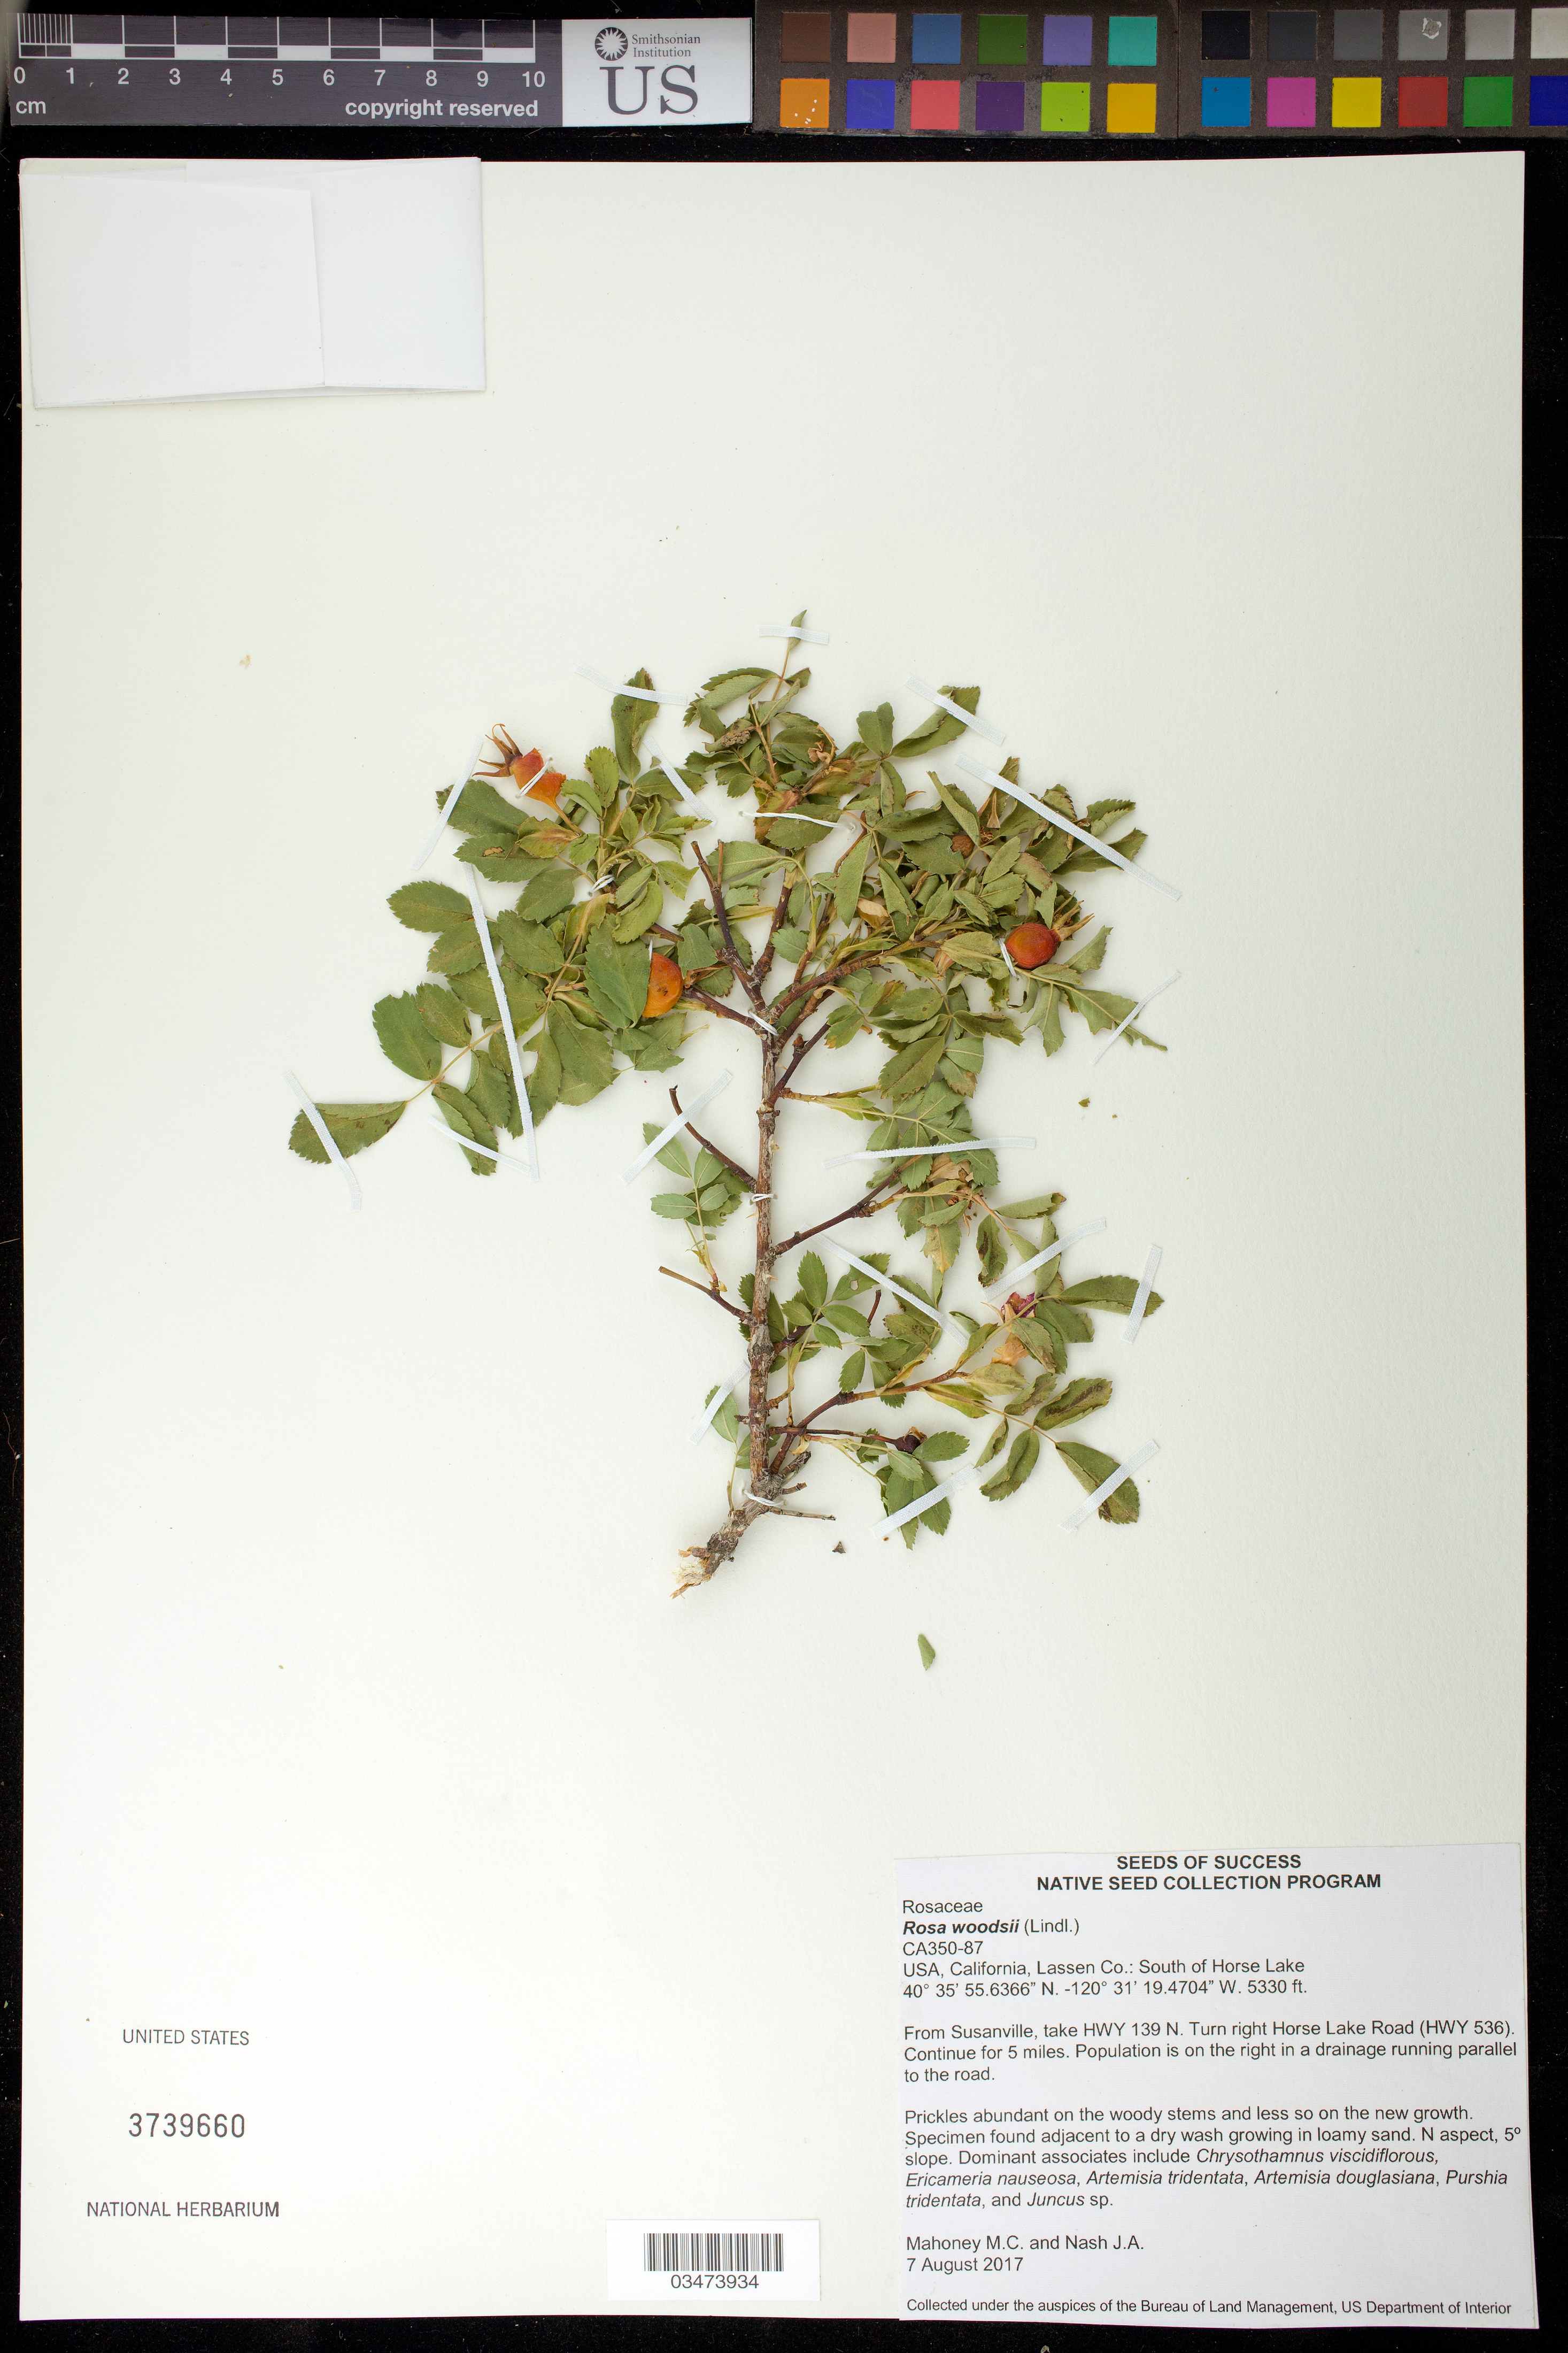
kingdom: Plantae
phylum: Tracheophyta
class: Magnoliopsida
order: Rosales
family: Rosaceae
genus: Rosa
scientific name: Rosa woodsii var. ultramontana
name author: Lindl.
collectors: M. Mahoney & J. Nash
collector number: CA350-87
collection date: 2017-08-07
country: United States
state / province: California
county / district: Lassen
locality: Horse Lake Area, South of Horse Lake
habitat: Sagebrush steppe/riparian area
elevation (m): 1625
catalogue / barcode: US 3739660